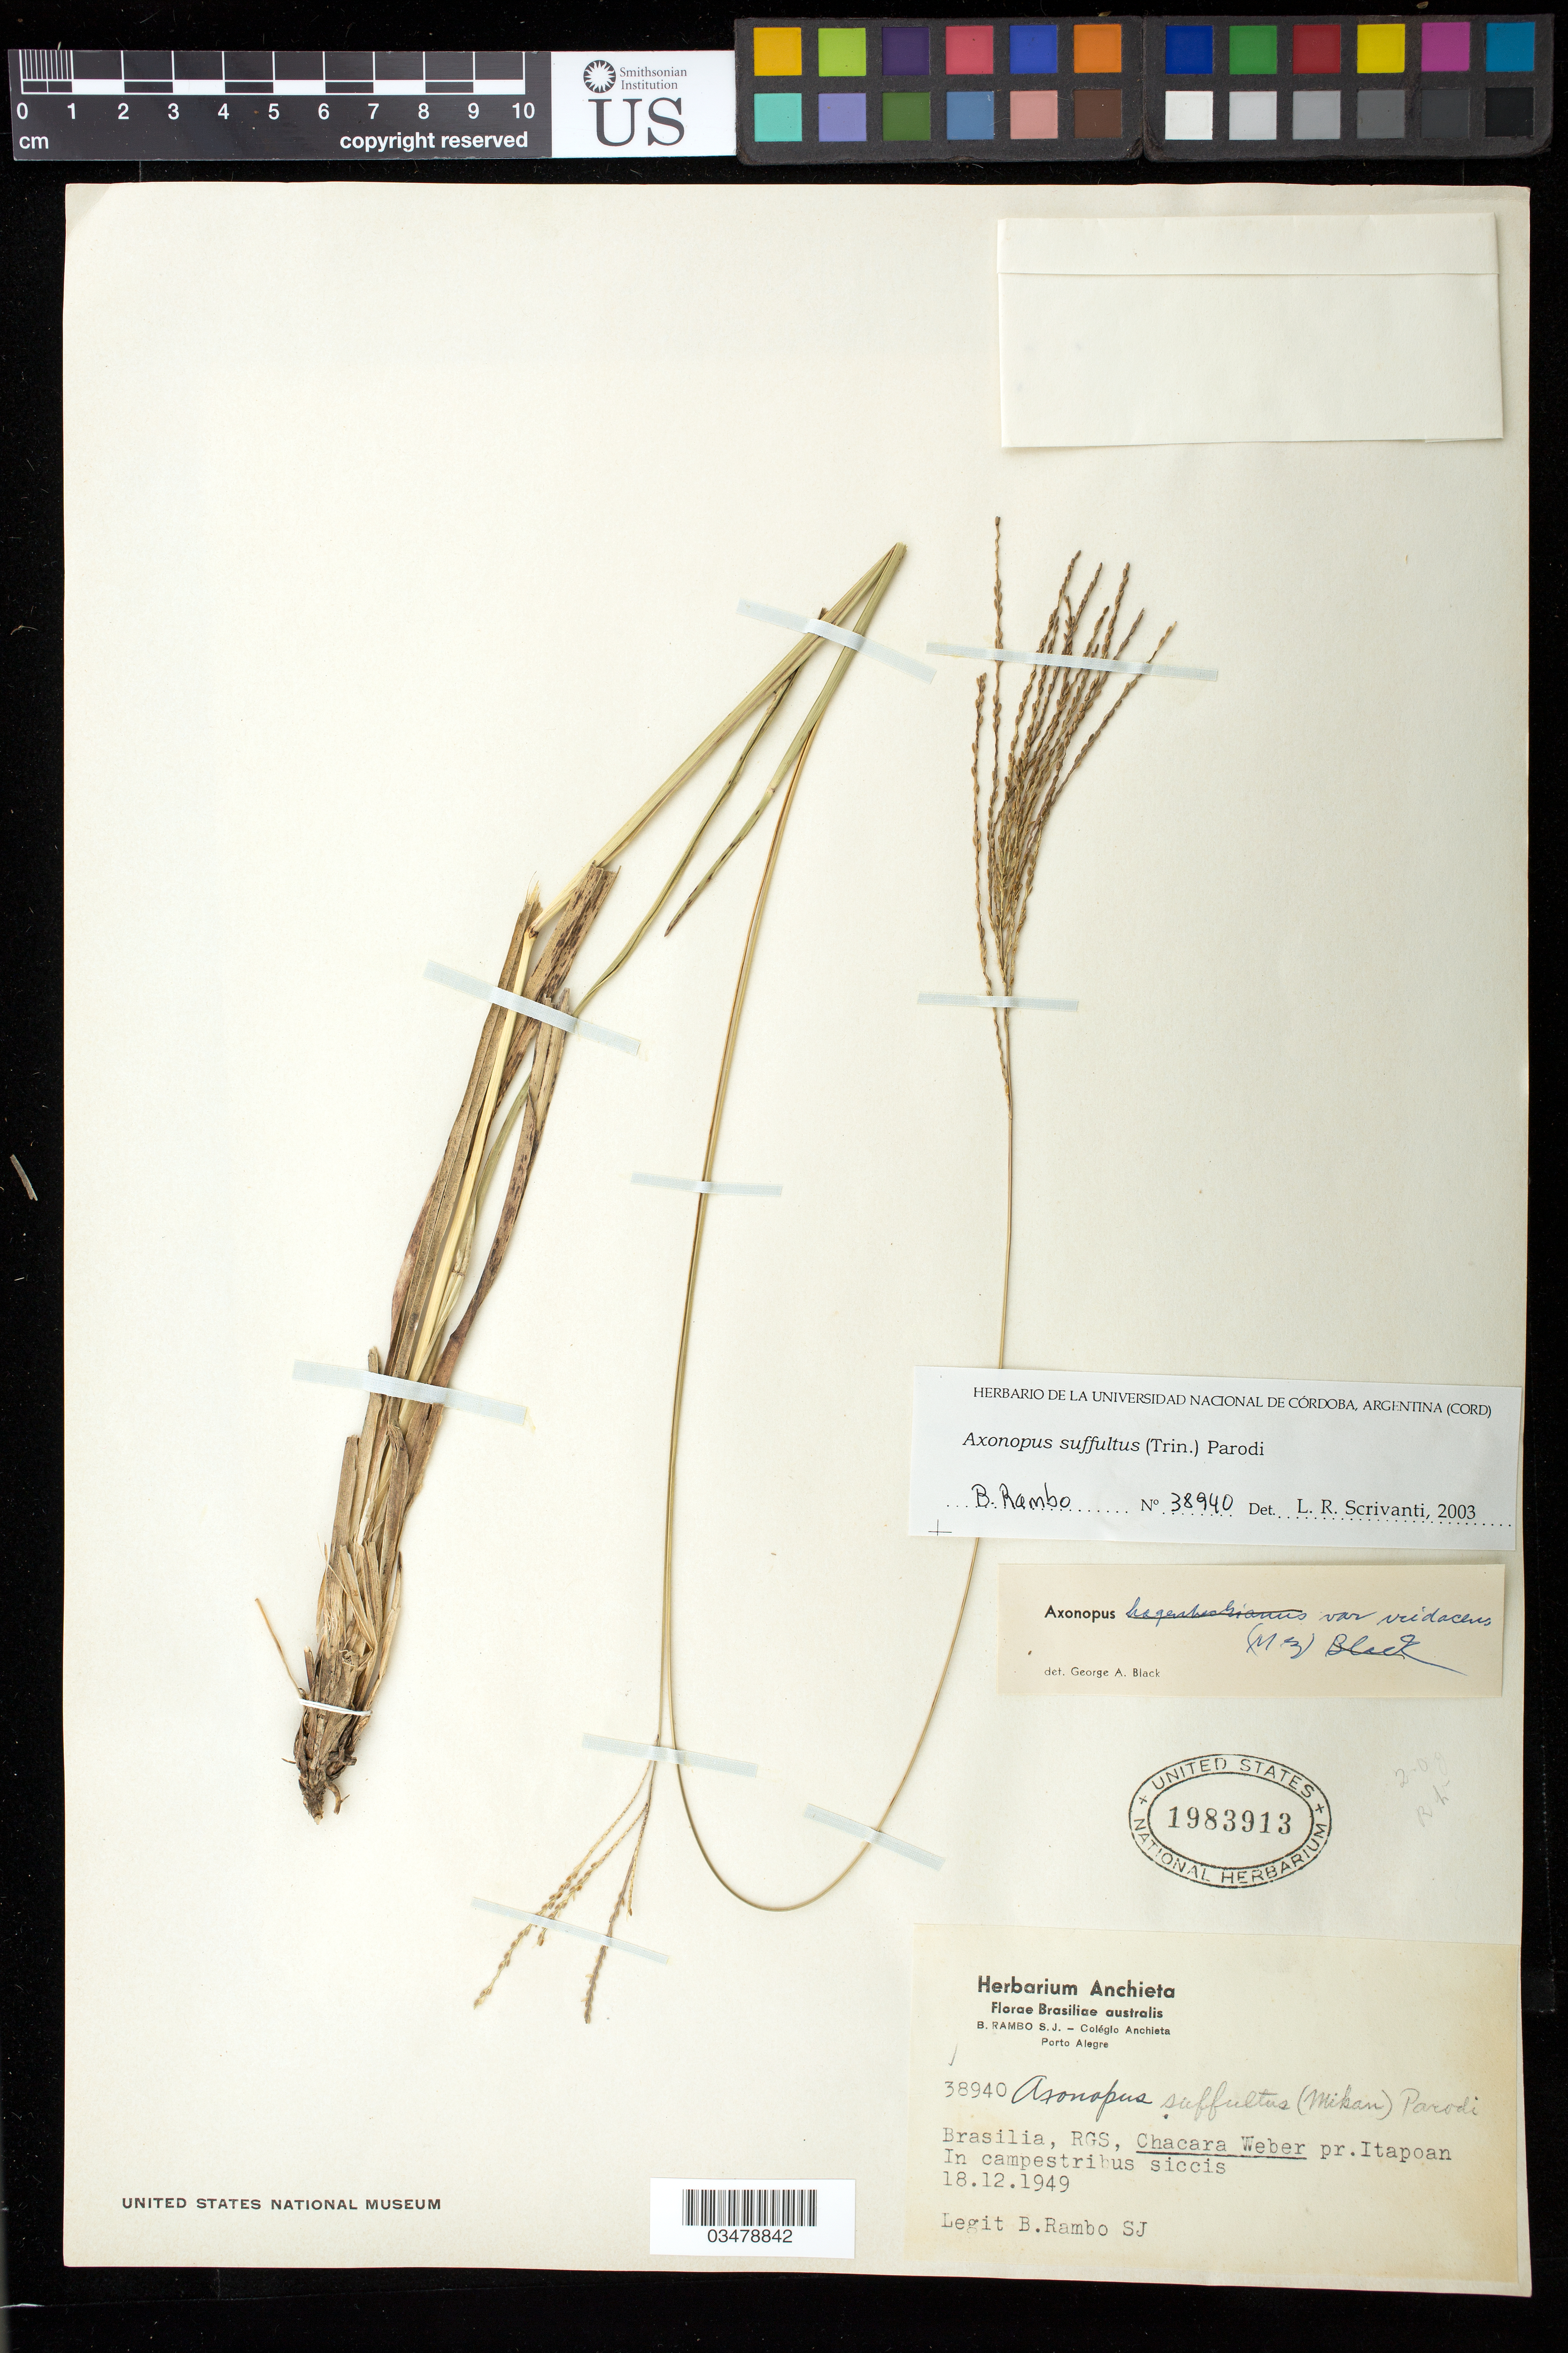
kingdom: Plantae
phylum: Tracheophyta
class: Liliopsida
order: Poales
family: Poaceae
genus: Axonopus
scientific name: Axonopus suffultus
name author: (Nees) Kuhlm.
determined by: Scrivanti, L. R.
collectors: B. Rambo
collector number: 38940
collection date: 1949-12-18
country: Brazil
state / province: Rio Grande do Sul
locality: Chacara Weber pr.Itapoan.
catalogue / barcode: US 1983913